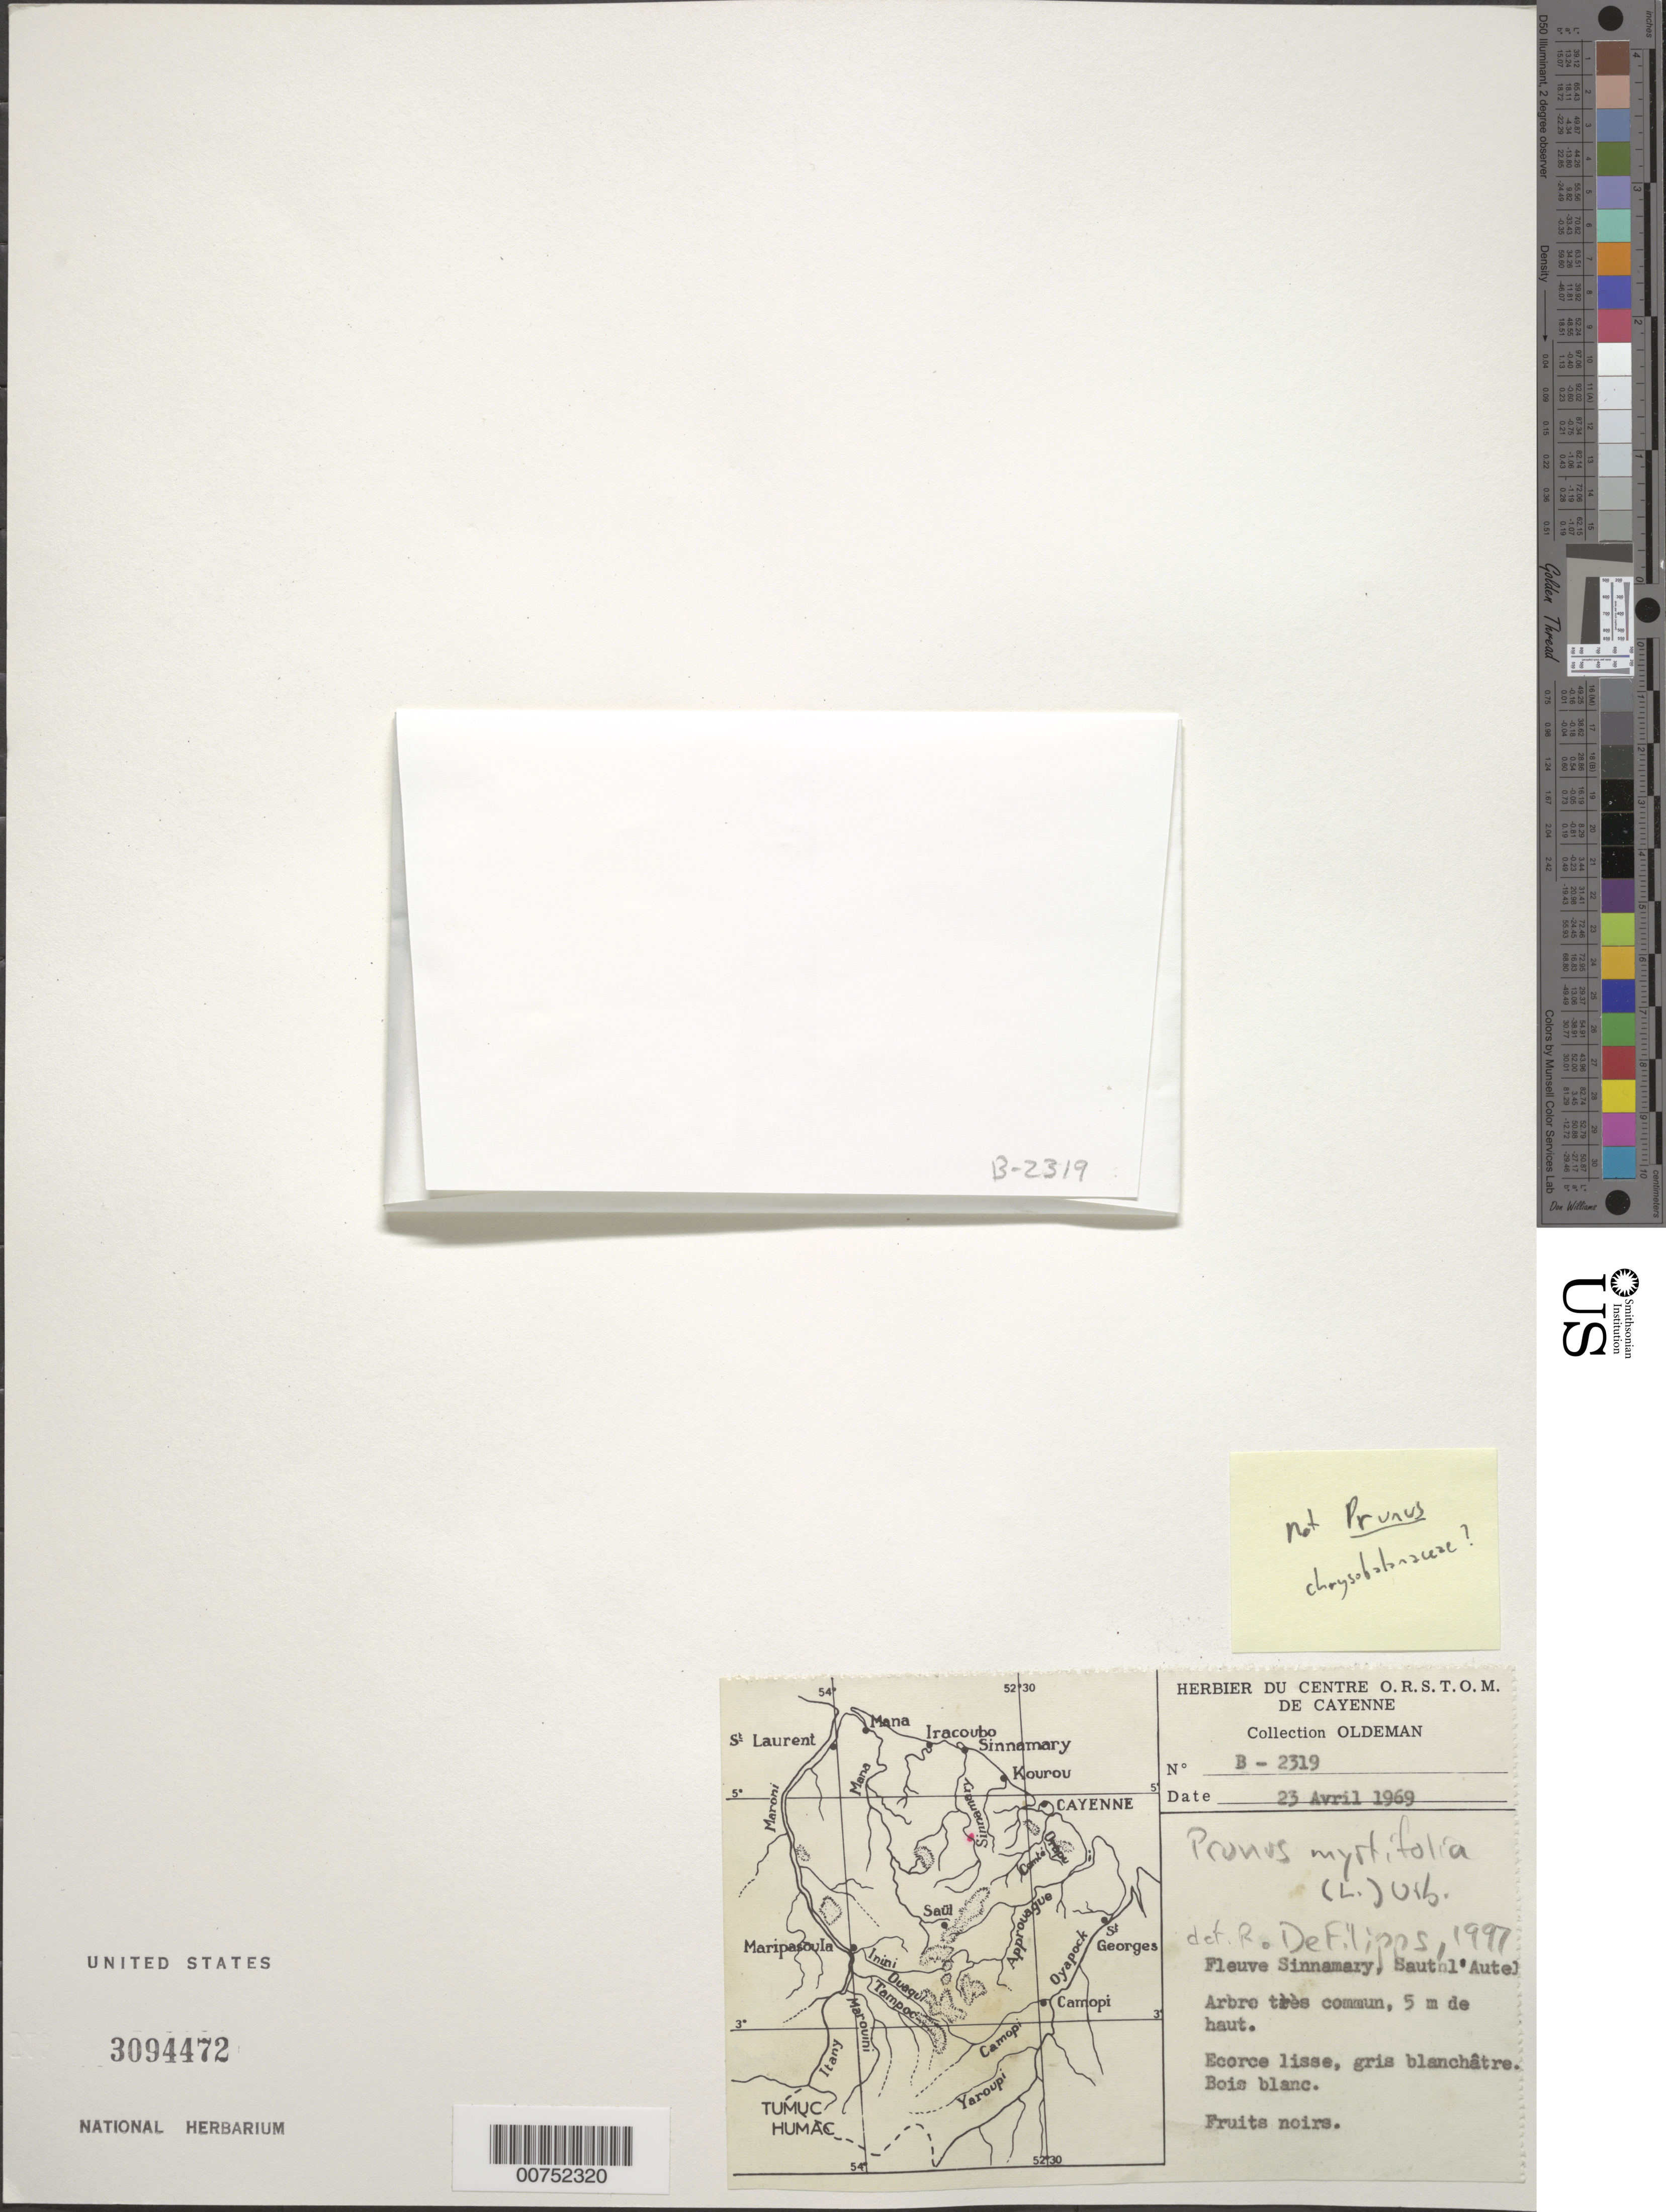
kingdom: Plantae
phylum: Tracheophyta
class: Magnoliopsida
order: Rosales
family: Rosaceae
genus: Prunus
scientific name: Prunus myrtifolia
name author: (L.) Urb.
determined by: DeFilipps, R. A.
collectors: R. Oldeman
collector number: B 2319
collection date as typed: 23-Apr-69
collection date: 1969-04-23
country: French Guiana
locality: Fleuve Sinnamary, Saut l'Autel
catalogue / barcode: US 3094472